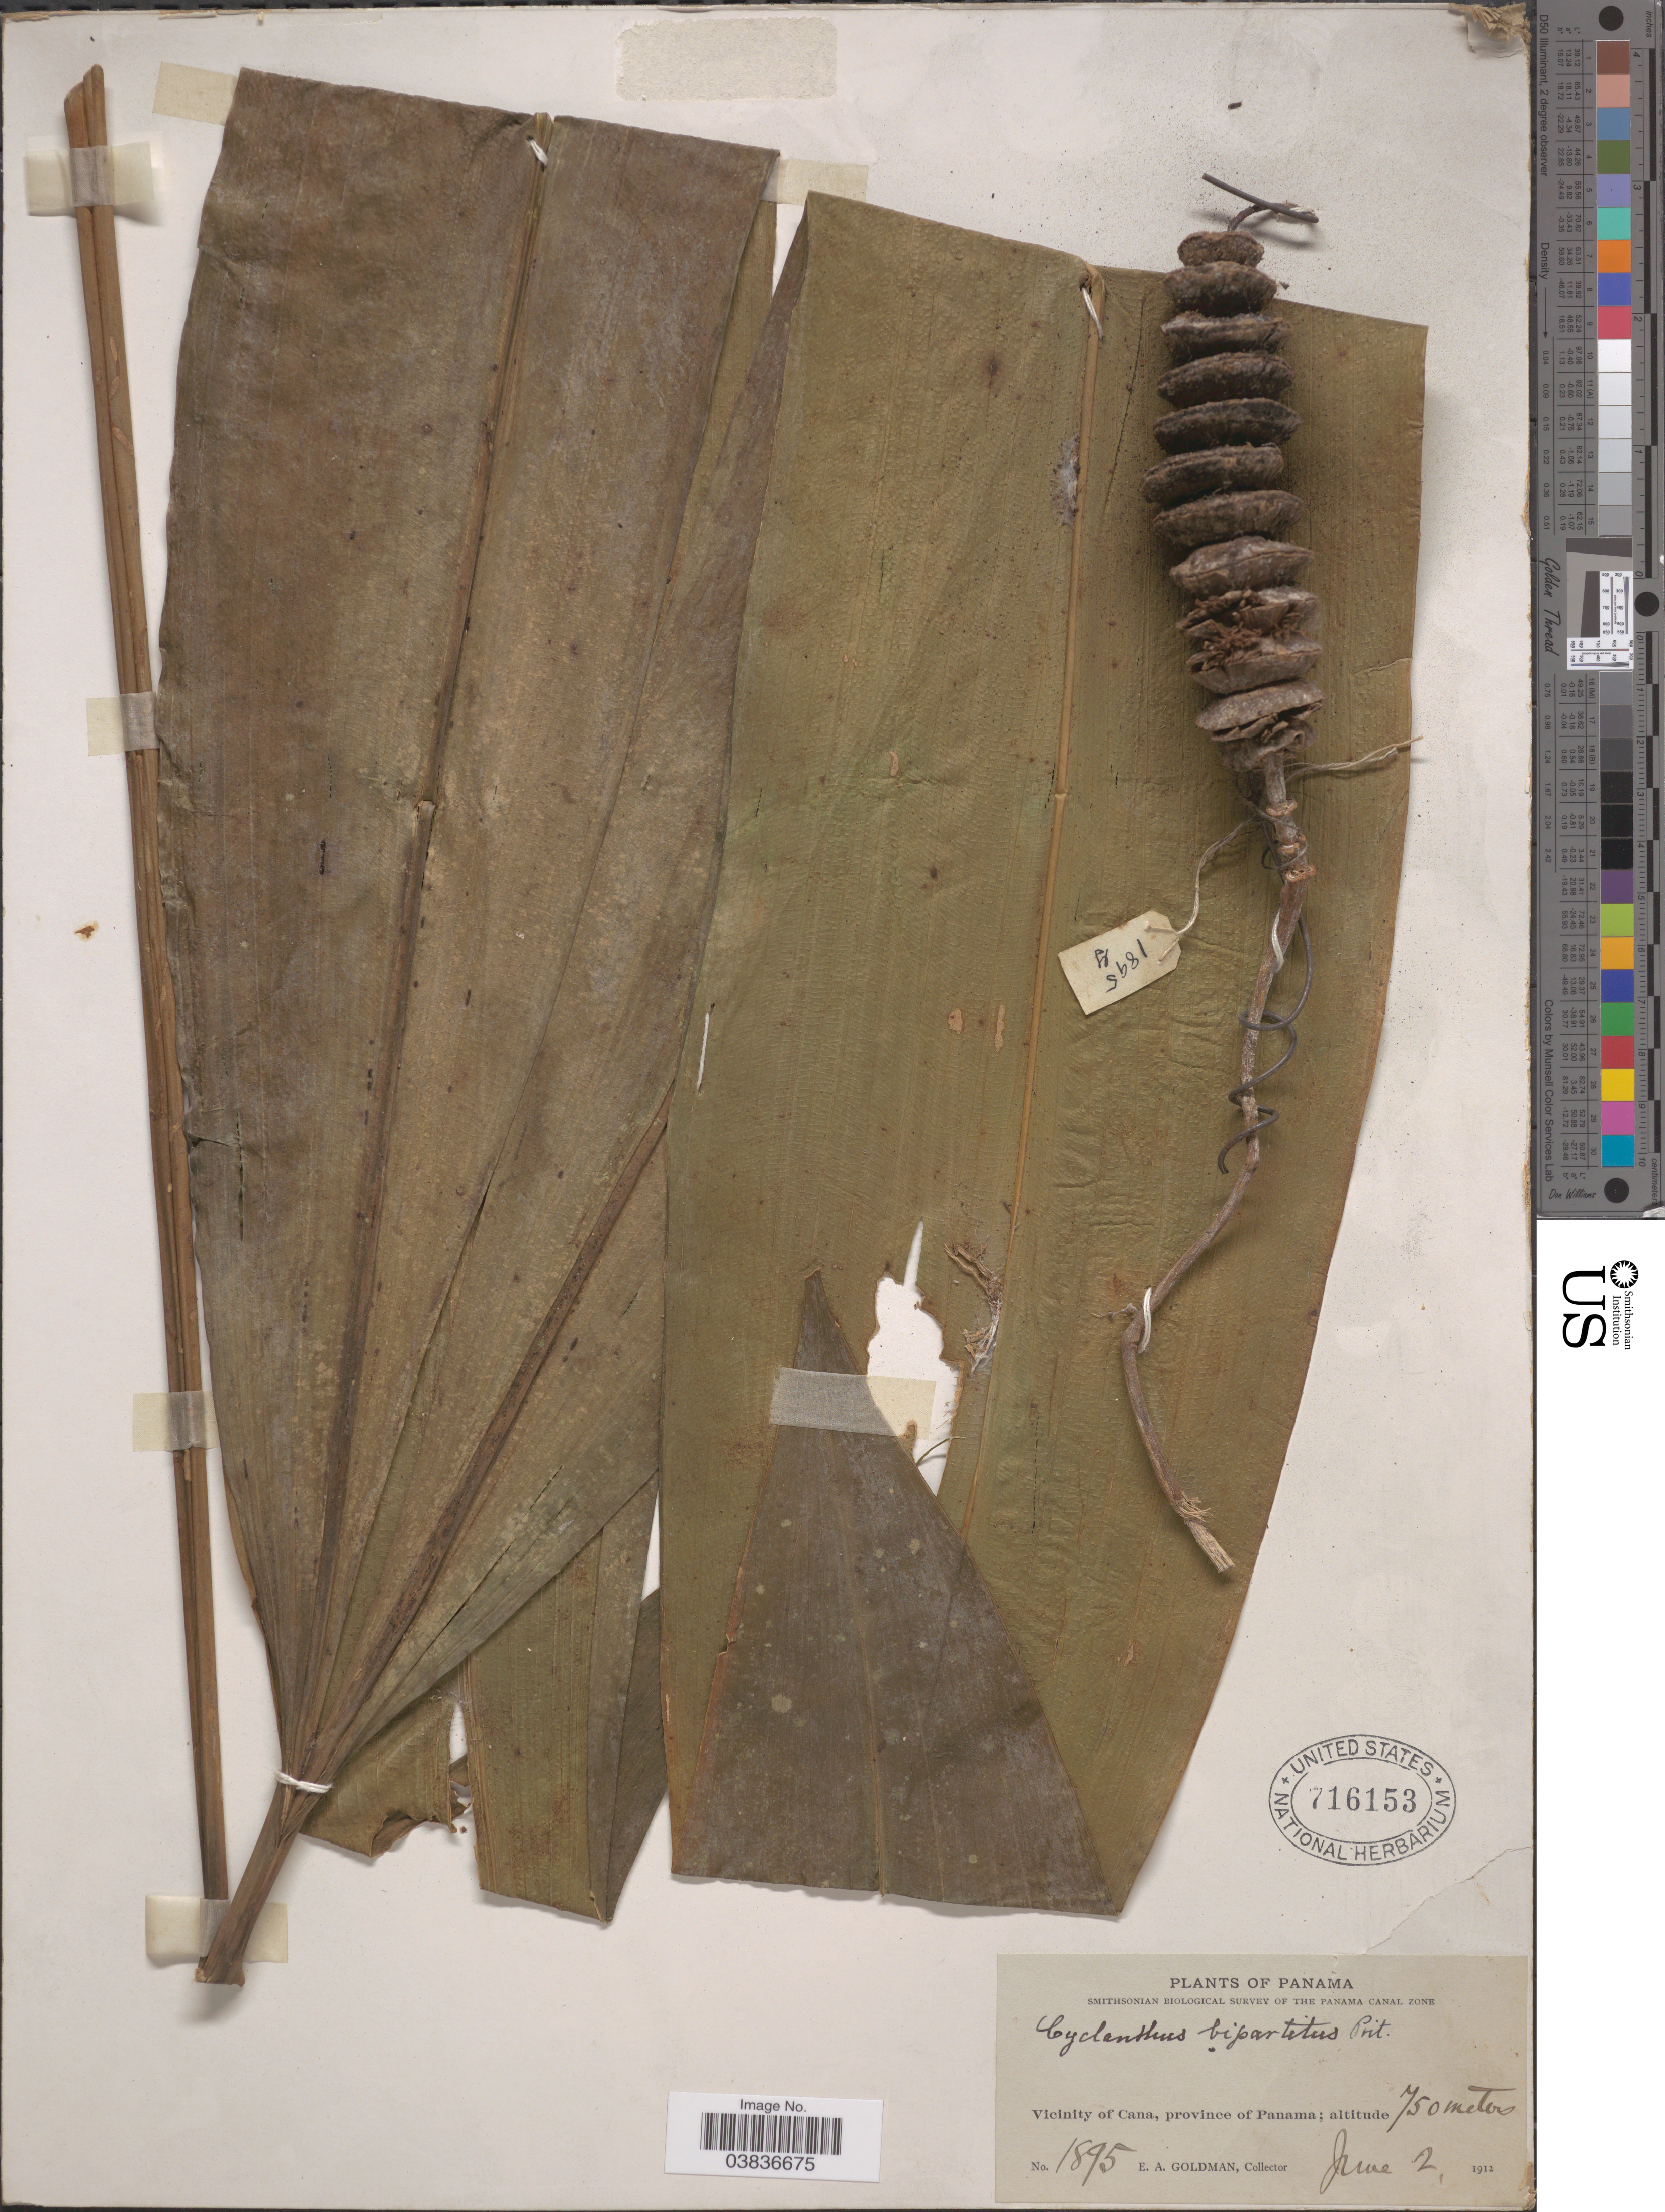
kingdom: Plantae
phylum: Tracheophyta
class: Liliopsida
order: Pandanales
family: Cyclanthaceae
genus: Cyclanthus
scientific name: Cyclanthus bipartitus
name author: Poit. ex A. Rich.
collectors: E. A. Goldman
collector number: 1895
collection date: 1912-06-02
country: Panama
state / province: Panamá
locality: The Panama Canal Zone. Vicinity of Cana.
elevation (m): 750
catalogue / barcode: US 716153